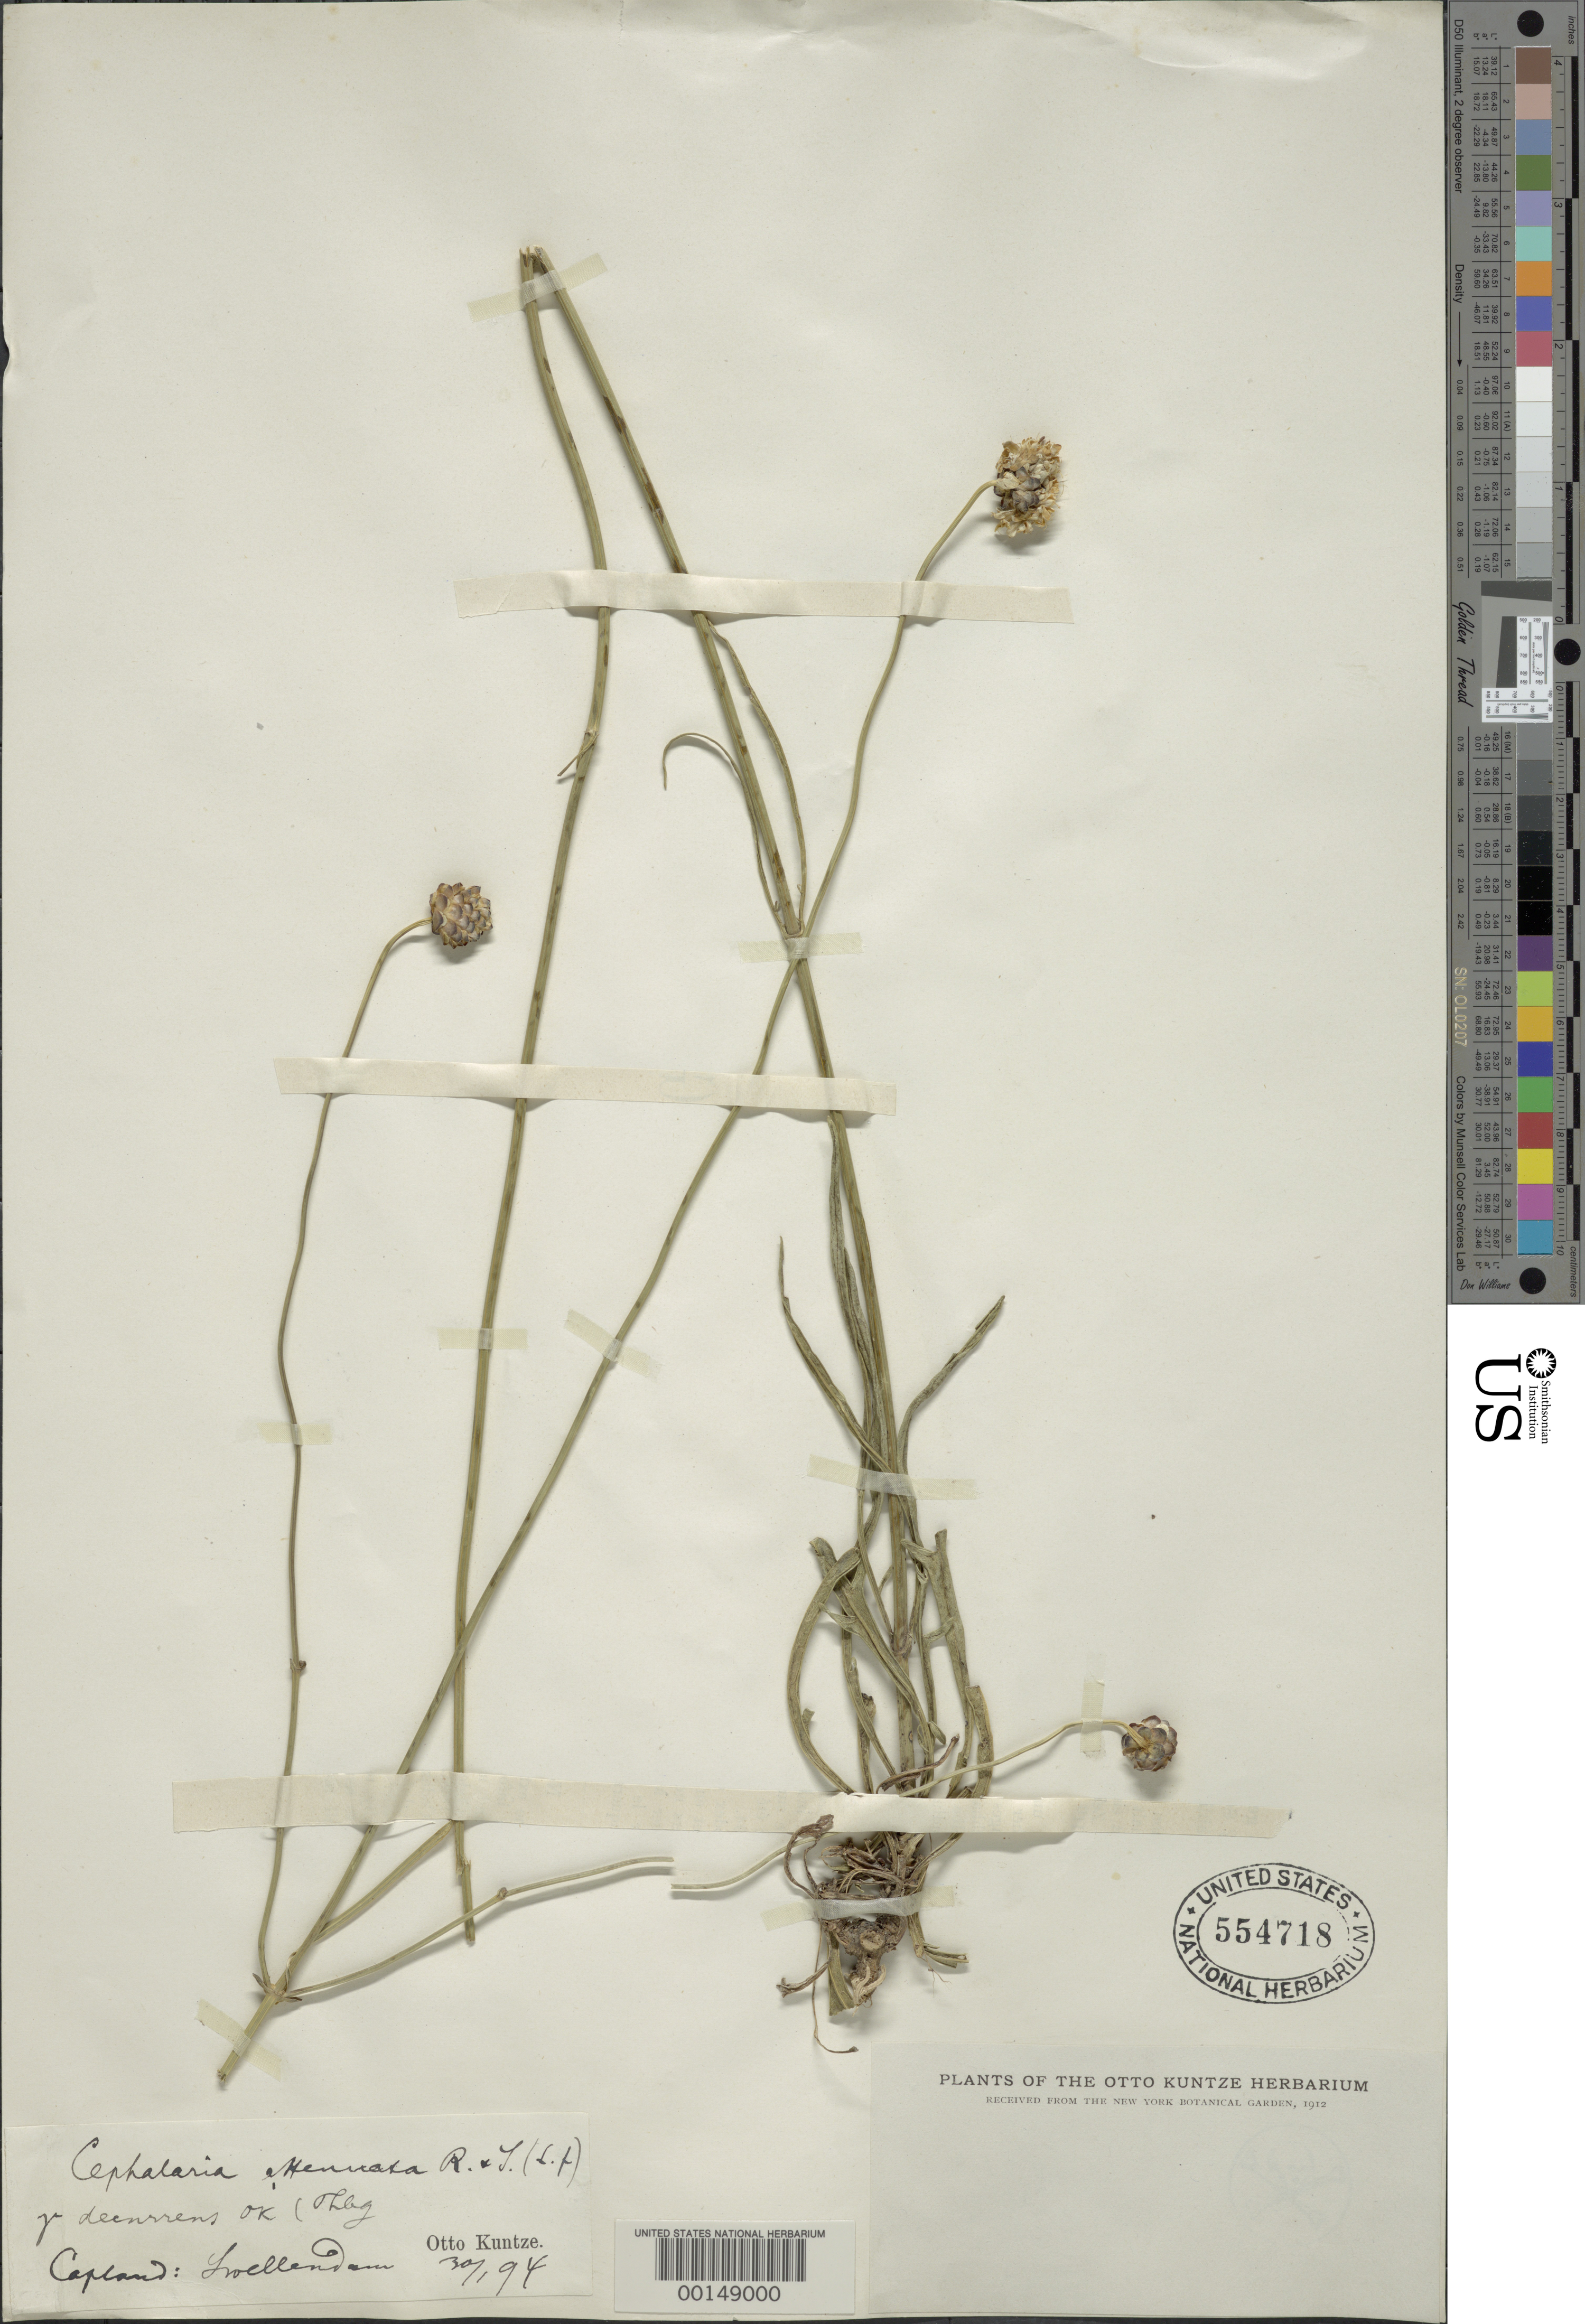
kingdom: Plantae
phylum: Tracheophyta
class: Magnoliopsida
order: Dipsacales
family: Caprifoliaceae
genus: Cephalaria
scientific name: Cephalaria deucurrens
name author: Roem. & Schult.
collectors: C.E.O. Kuntze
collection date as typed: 30 Jan 1894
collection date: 1894-01-30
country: South Africa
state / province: Western Cape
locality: Capeland, Swellandam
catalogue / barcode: US 554718